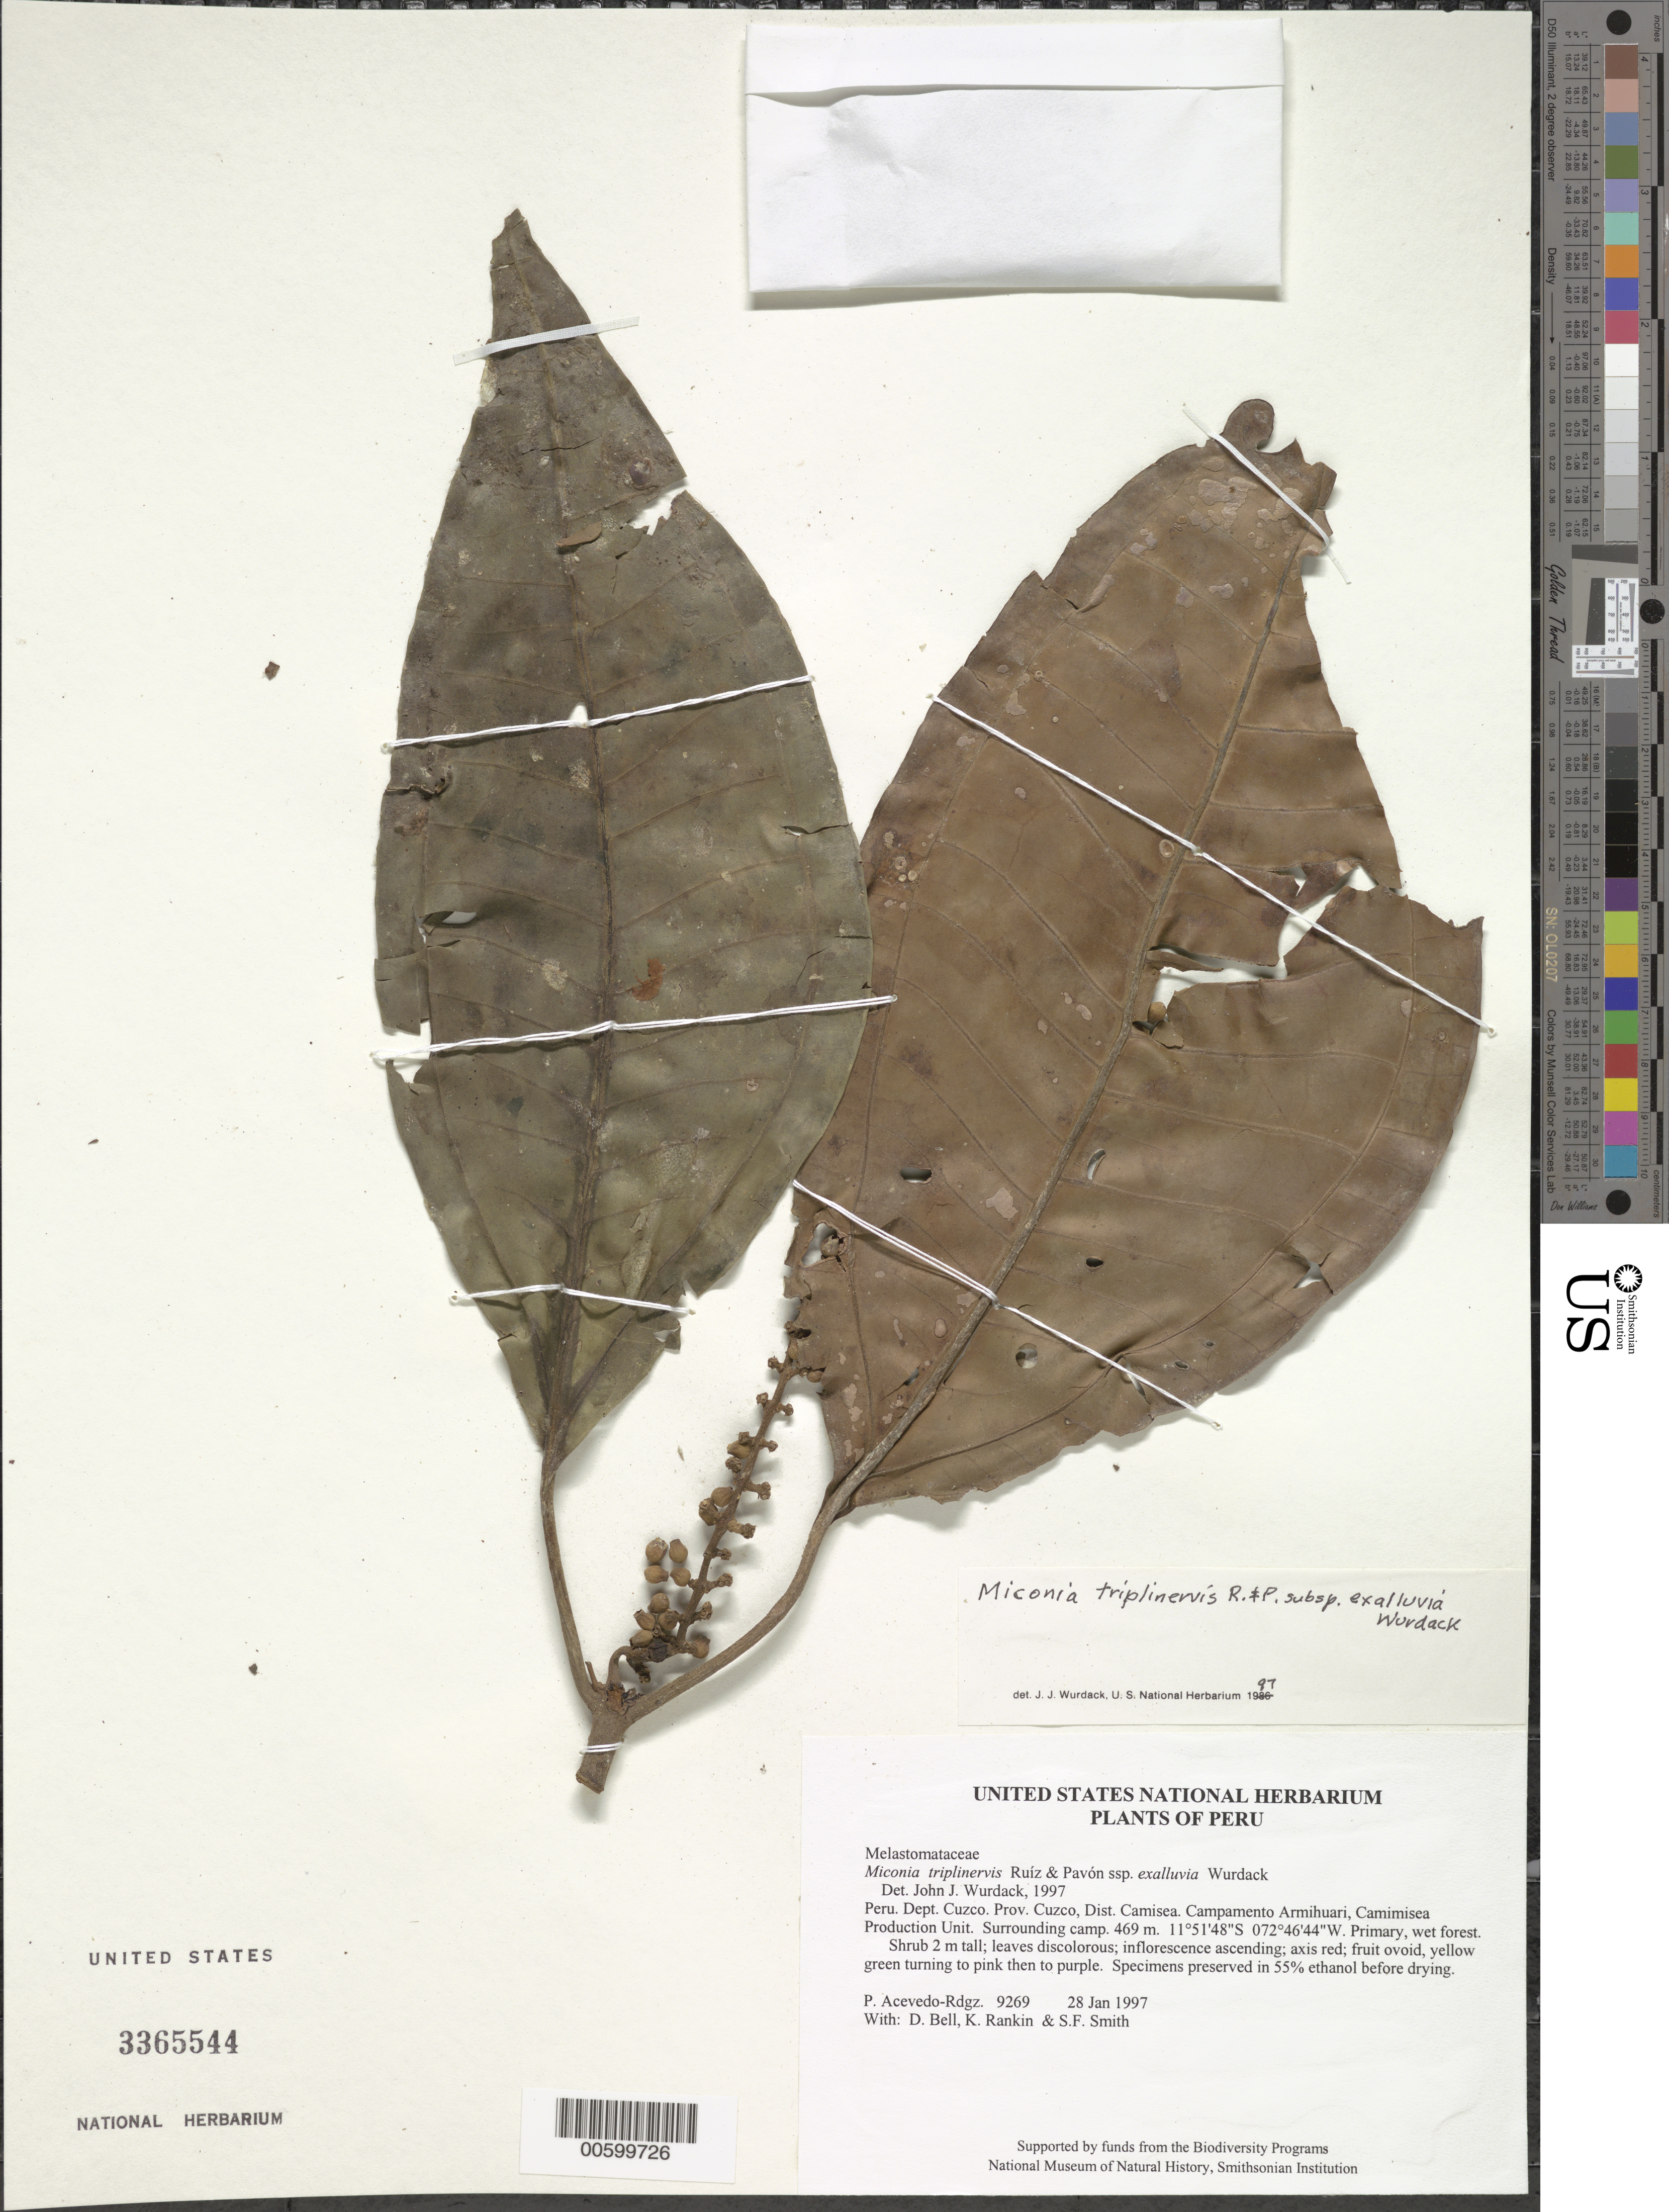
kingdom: Plantae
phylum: Tracheophyta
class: Magnoliopsida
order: Myrtales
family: Melastomataceae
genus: Miconia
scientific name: Miconia triplinervis subsp. exalluvia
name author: Wurdack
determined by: Wurdack, John J., (US), US (UNITED STATES)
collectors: P. Acevedo-Rodr., D. A. Bell, K. B. Rankin & S.F. Smith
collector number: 9269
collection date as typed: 28 Jan 1997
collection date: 1997-01-28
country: Peru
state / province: Cusco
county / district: Cusco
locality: Districto Camisea, Campamento Armihuari, Camimisea Production Unit. Surrounding camp.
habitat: Primary, wet forest.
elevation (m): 469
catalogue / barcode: US 3365544